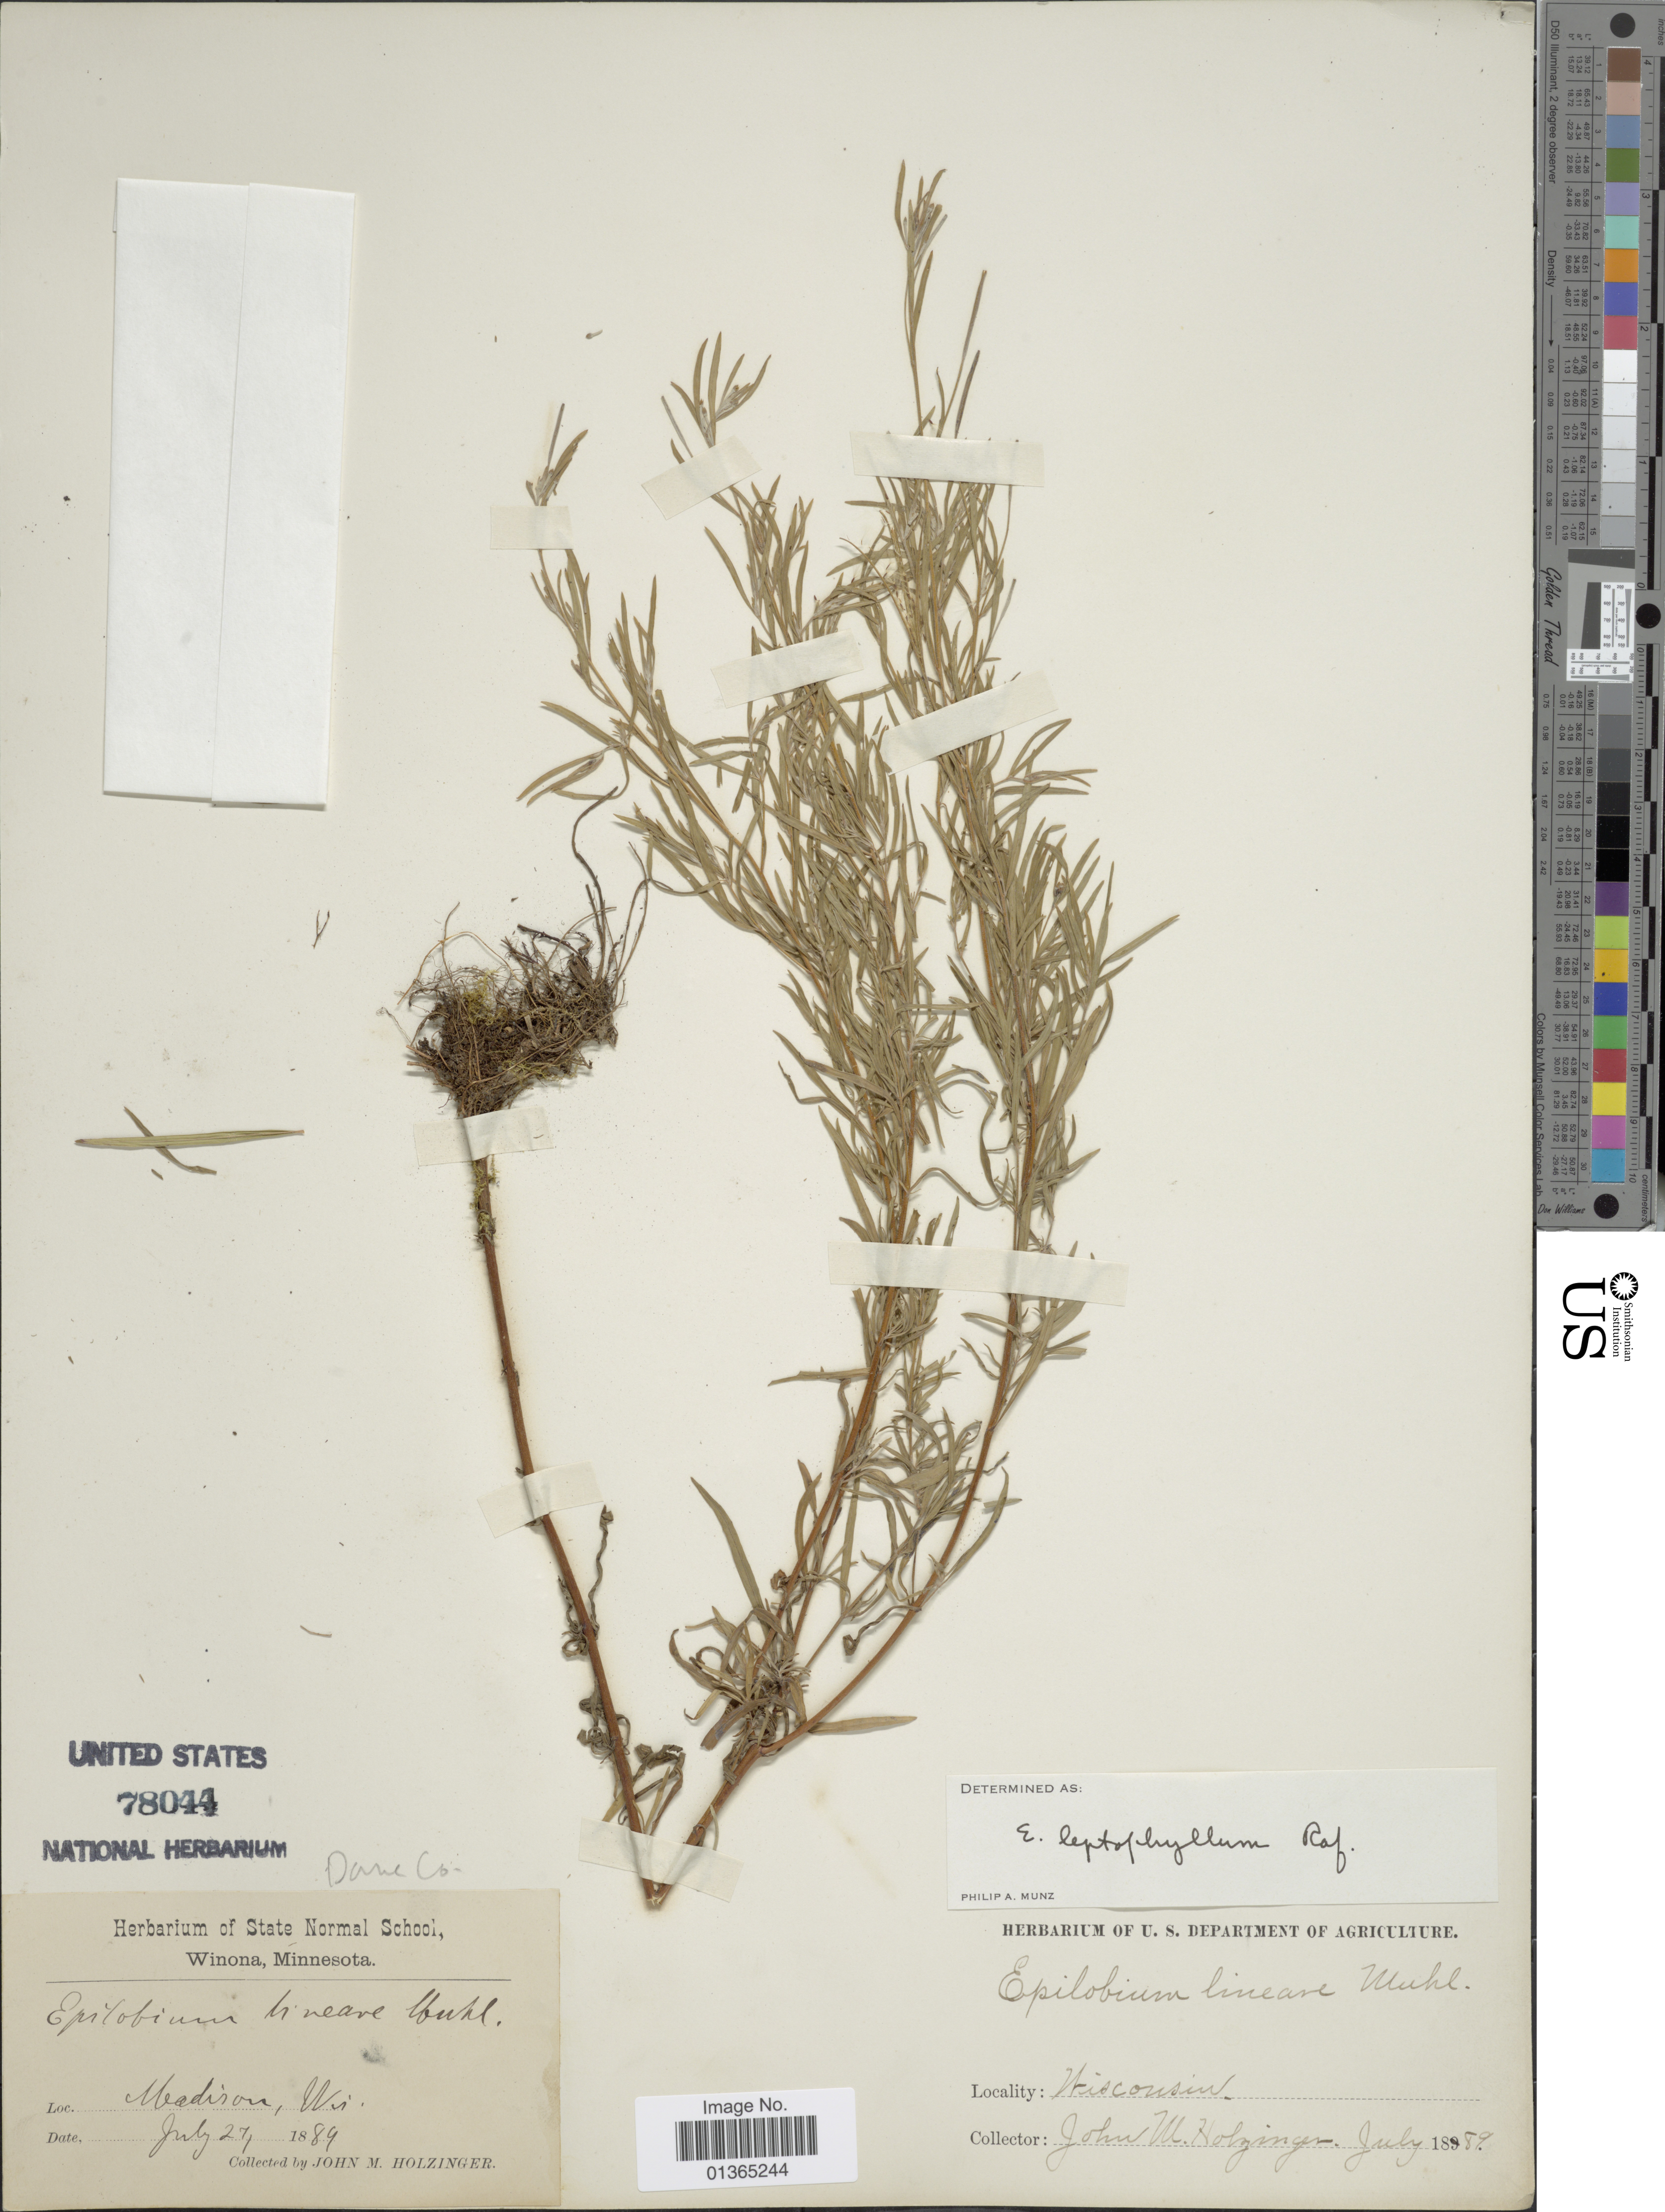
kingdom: Plantae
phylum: Tracheophyta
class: Magnoliopsida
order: Myrtales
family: Onagraceae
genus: Epilobium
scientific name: Epilobium leptophyllum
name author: Raf.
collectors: J. M. Holzinger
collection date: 1889-07-27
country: United States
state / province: Wisconsin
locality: Madison. Dane Co.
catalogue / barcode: US 78044